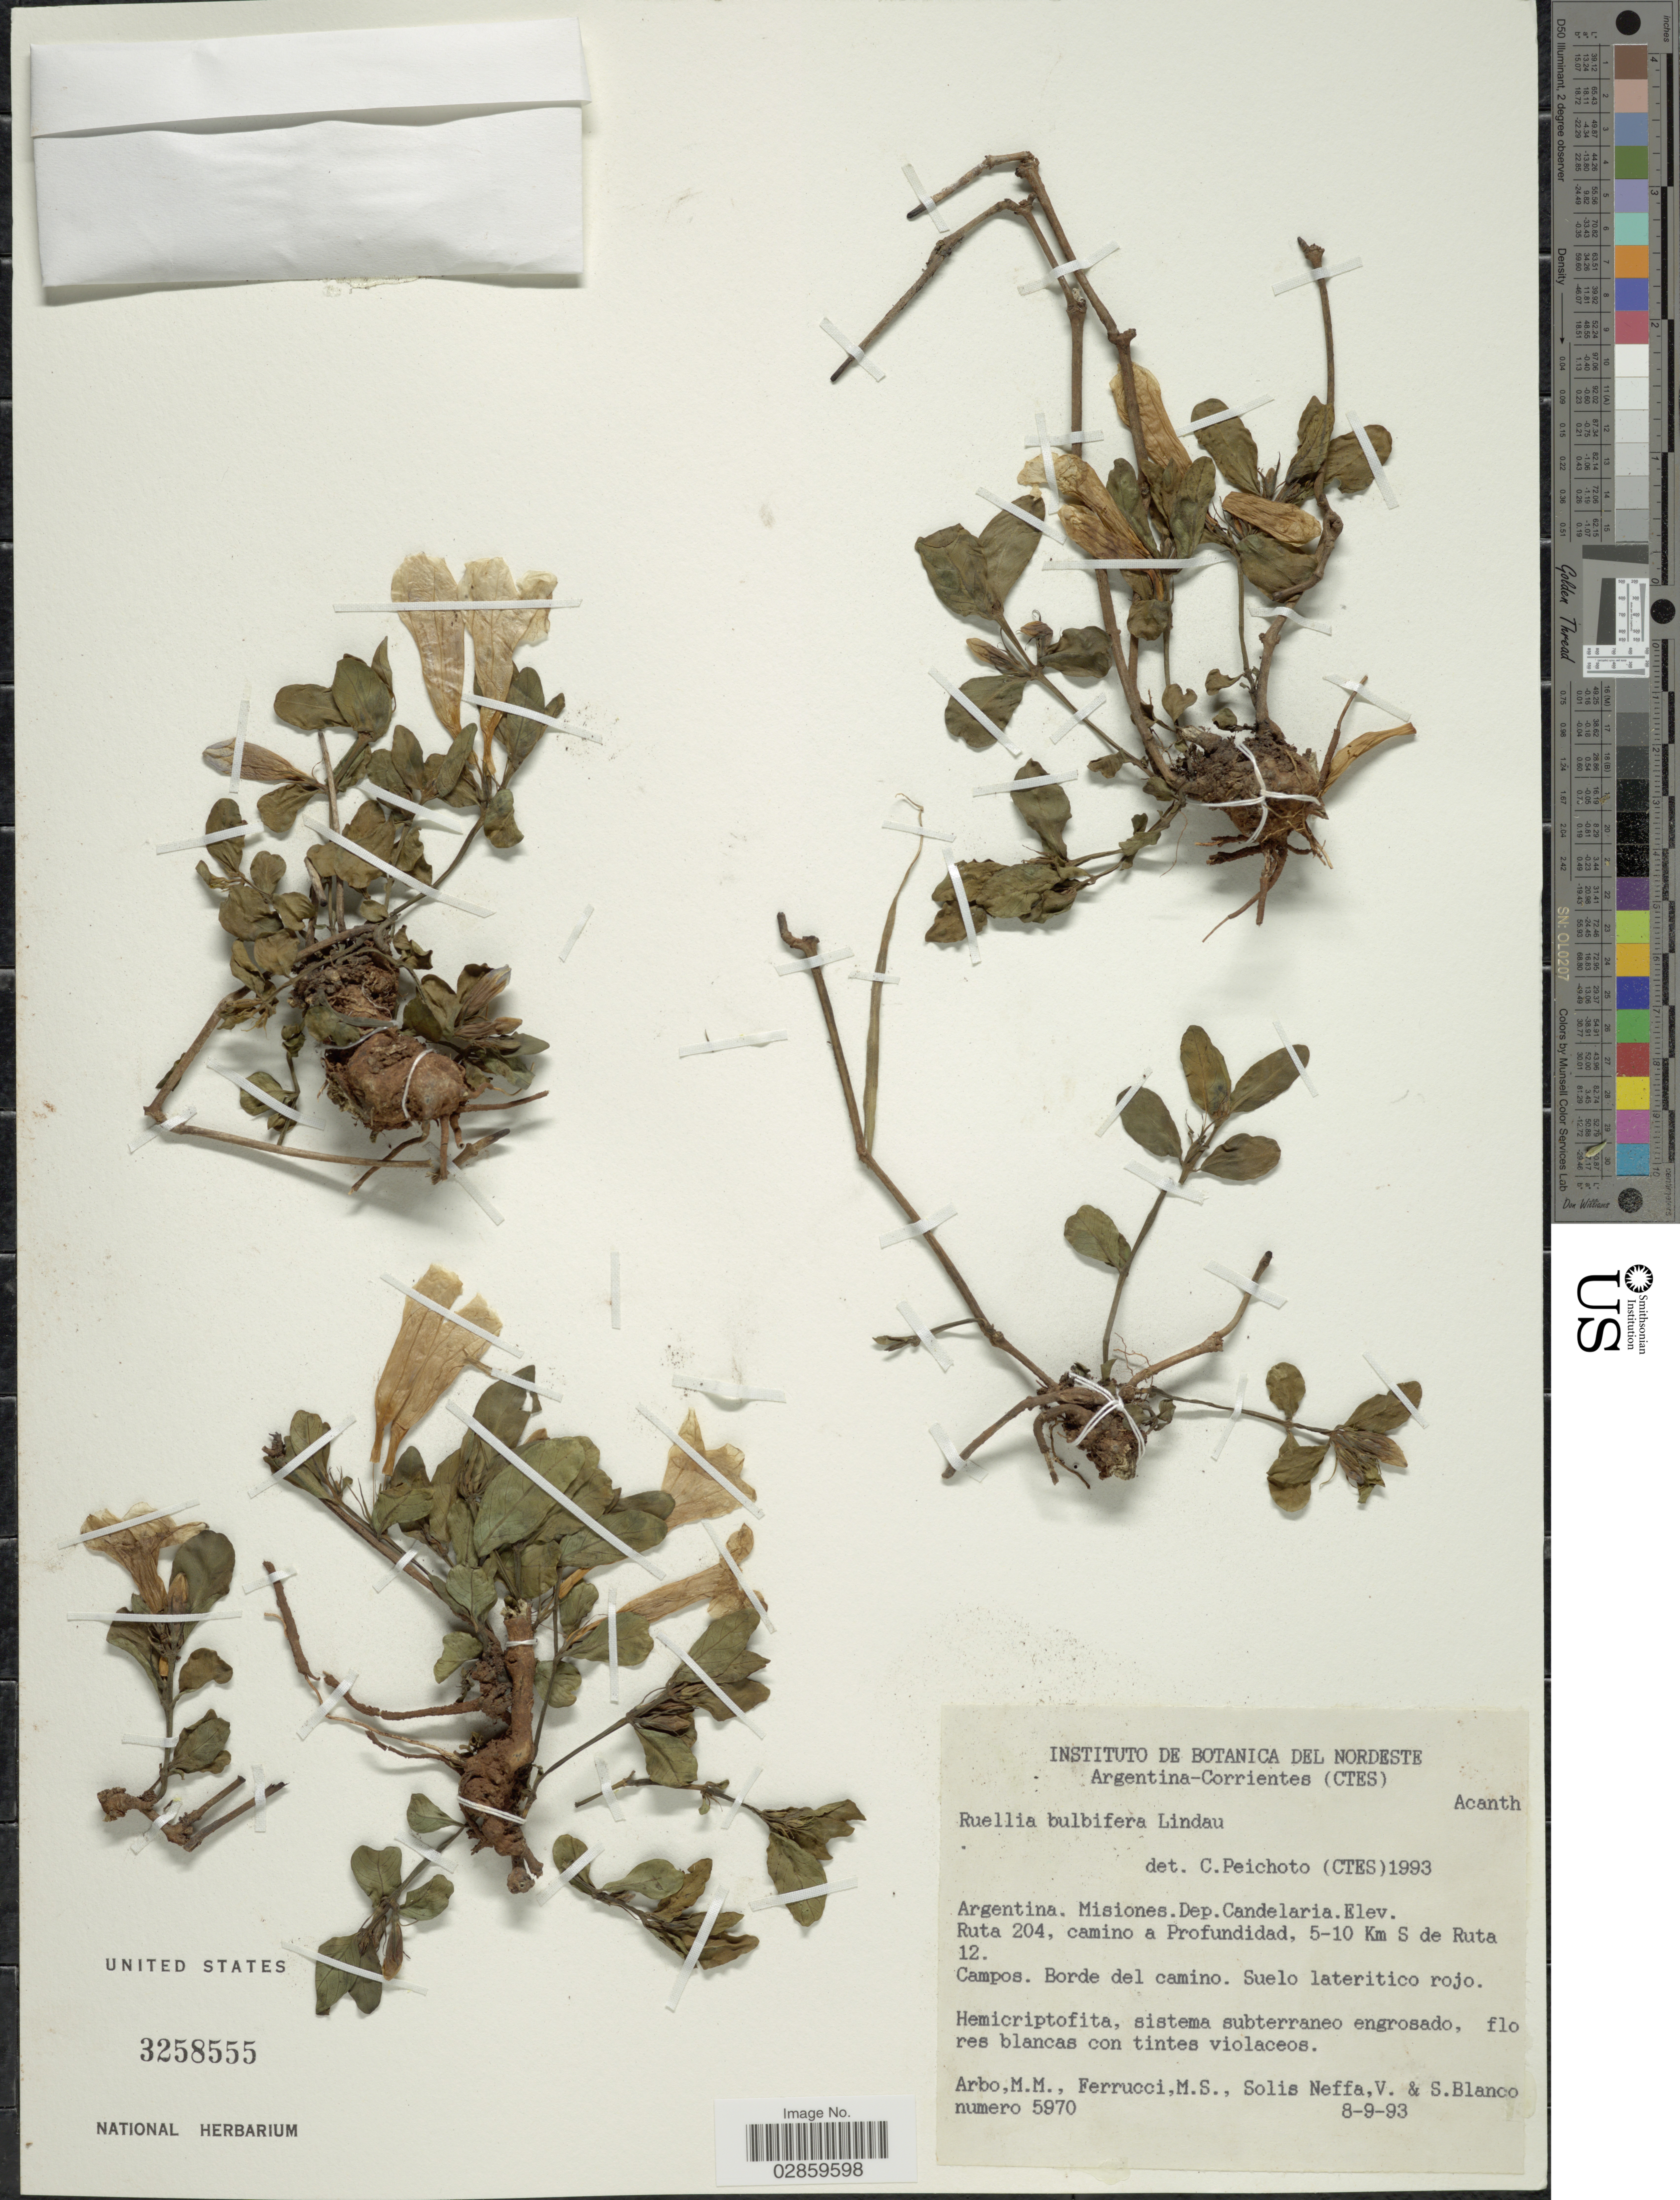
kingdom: Plantae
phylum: Tracheophyta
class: Magnoliopsida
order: Lamiales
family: Acanthaceae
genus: Ruellia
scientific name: Ruellia bulbifera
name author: Lindau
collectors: M. M. Arbo, M. S. Ferrucci, V. Solis Neffa & S. Blanco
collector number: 5970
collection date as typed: Transcribed d/m/y: 8/9/93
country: Argentina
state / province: Misiones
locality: Dep. Candelaria. Ruta 204, camino a Profundidad, 5-10 Km S de Ruta 12. Campos.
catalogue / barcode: US 3258555